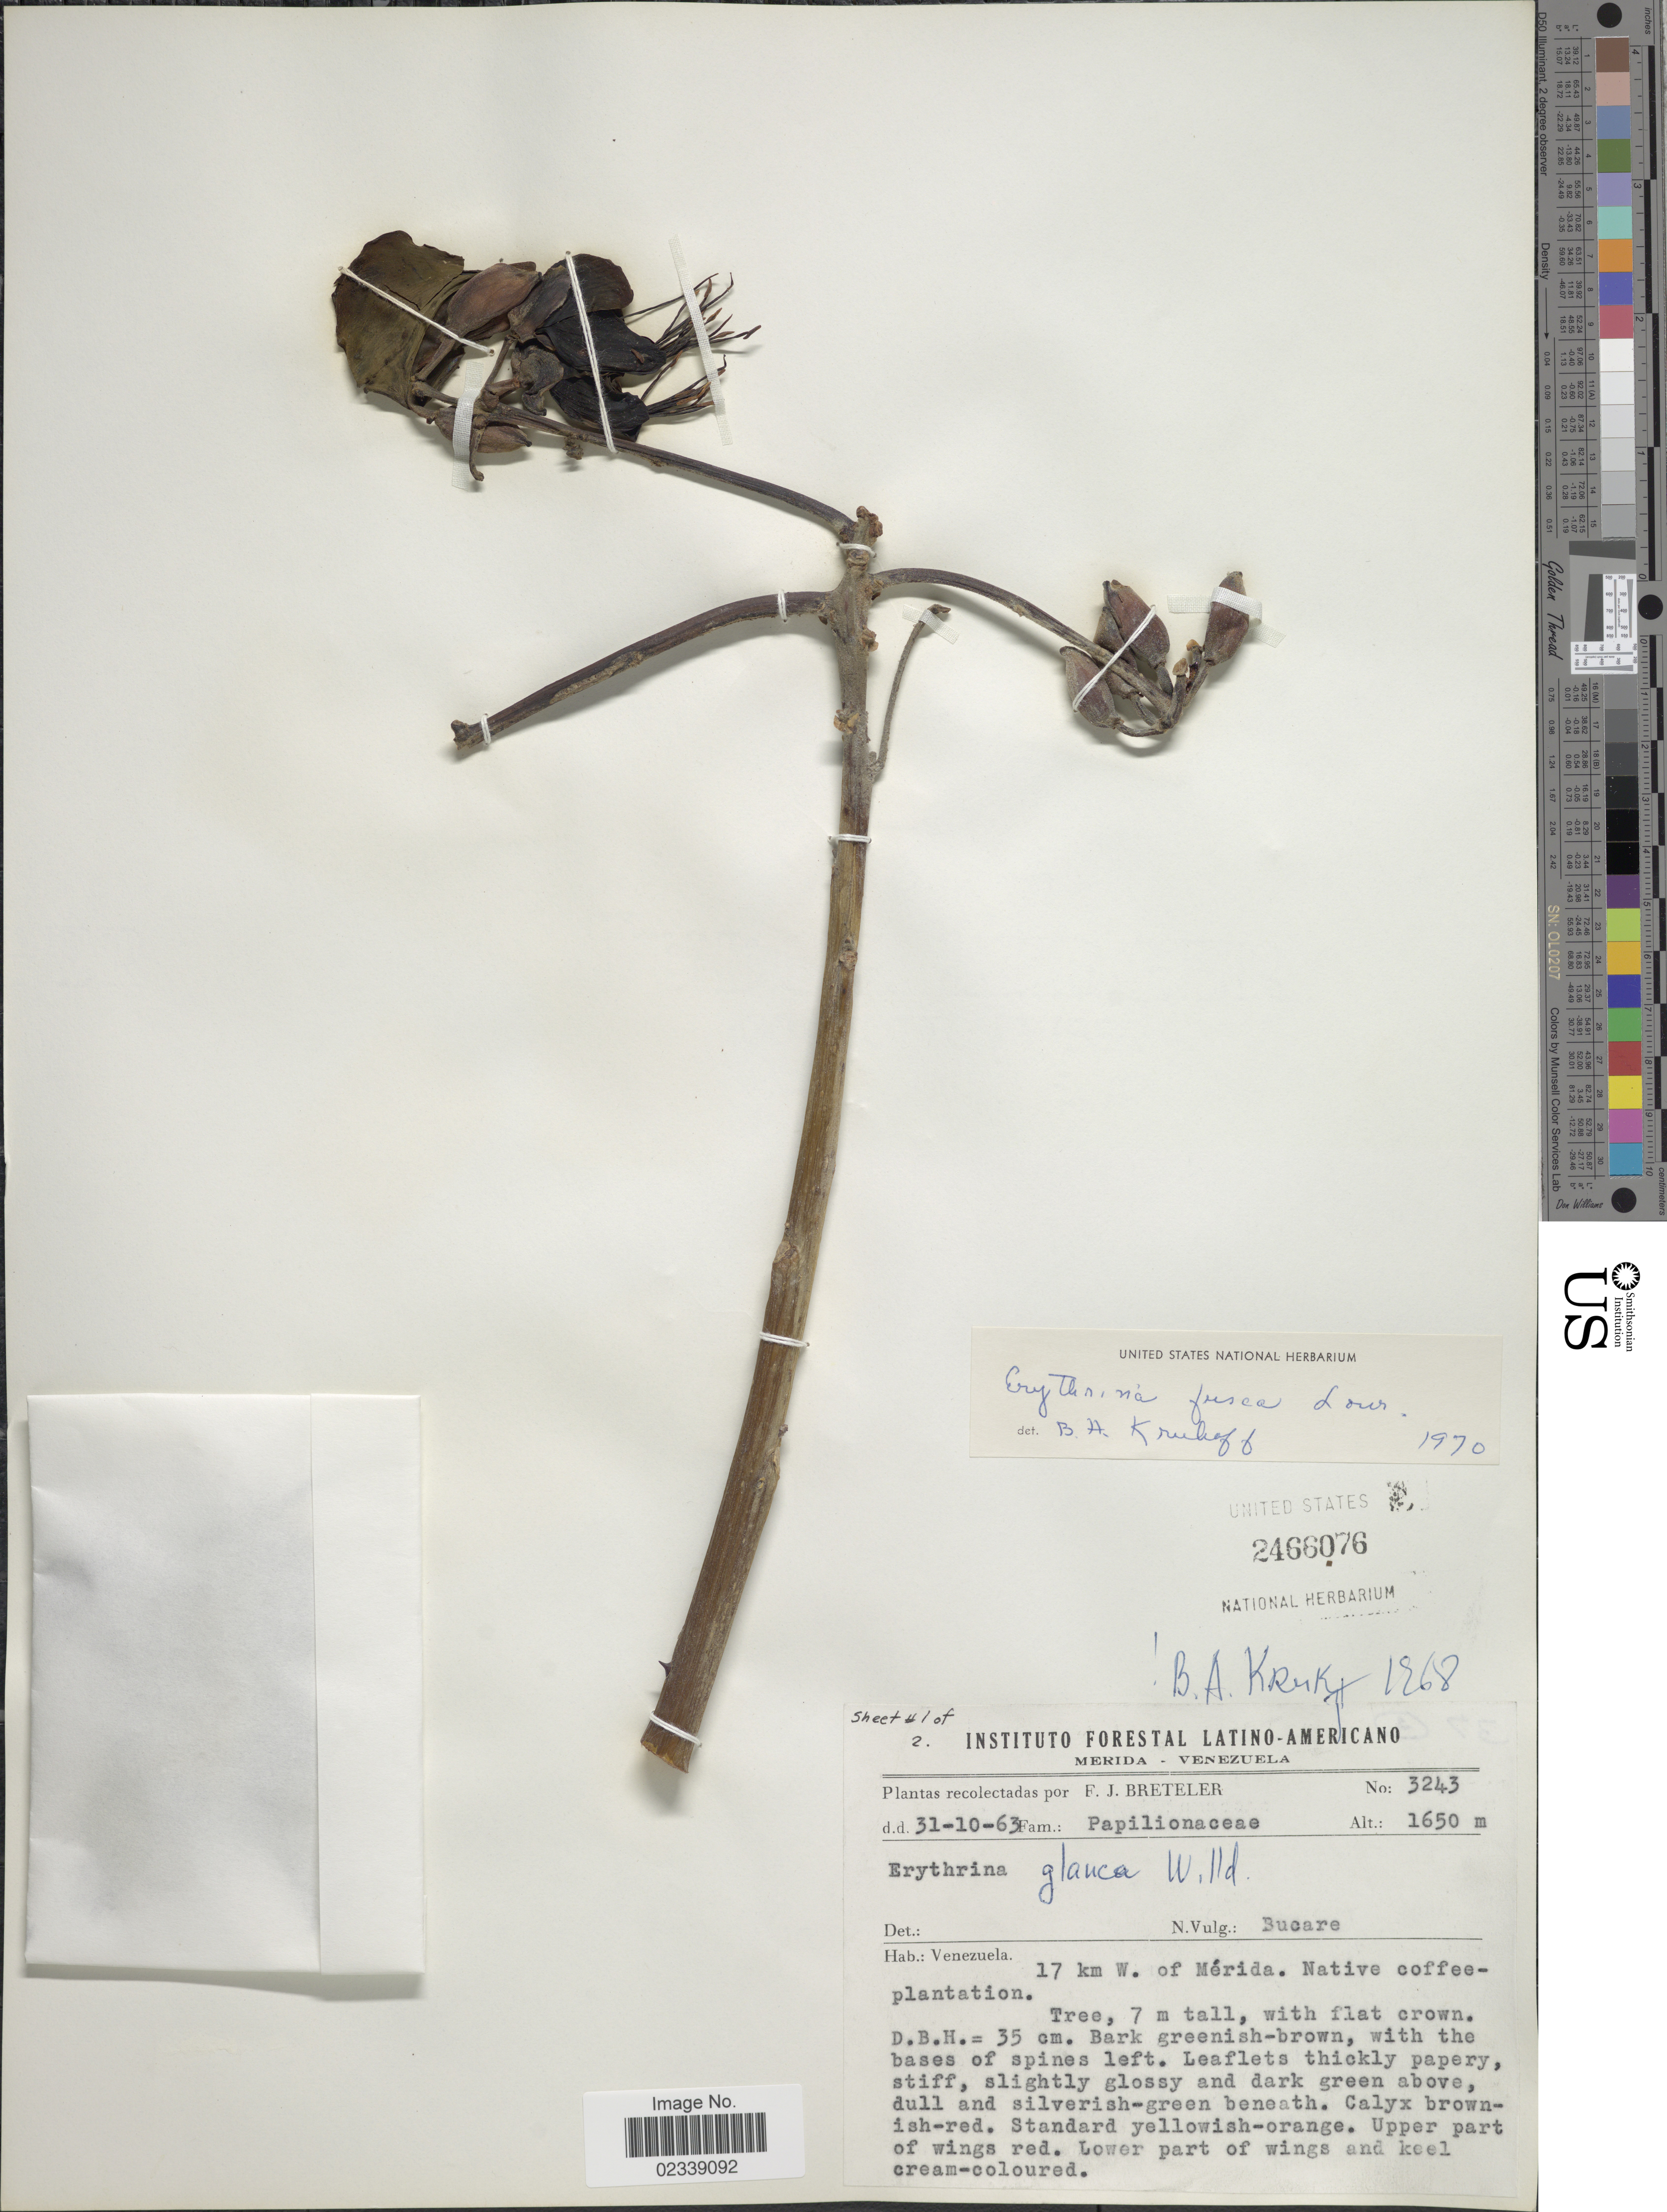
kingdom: Plantae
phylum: Tracheophyta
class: Magnoliopsida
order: Fabales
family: Fabaceae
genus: Erythrina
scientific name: Erythrina fusca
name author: Lour.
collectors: F. J. Breteler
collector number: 3243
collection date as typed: Transcribed d/m/y: 31/10/63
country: Venezuela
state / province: Mérida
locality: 17 km W of Merida, Native coffee plantation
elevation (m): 1650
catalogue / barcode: US 2466076